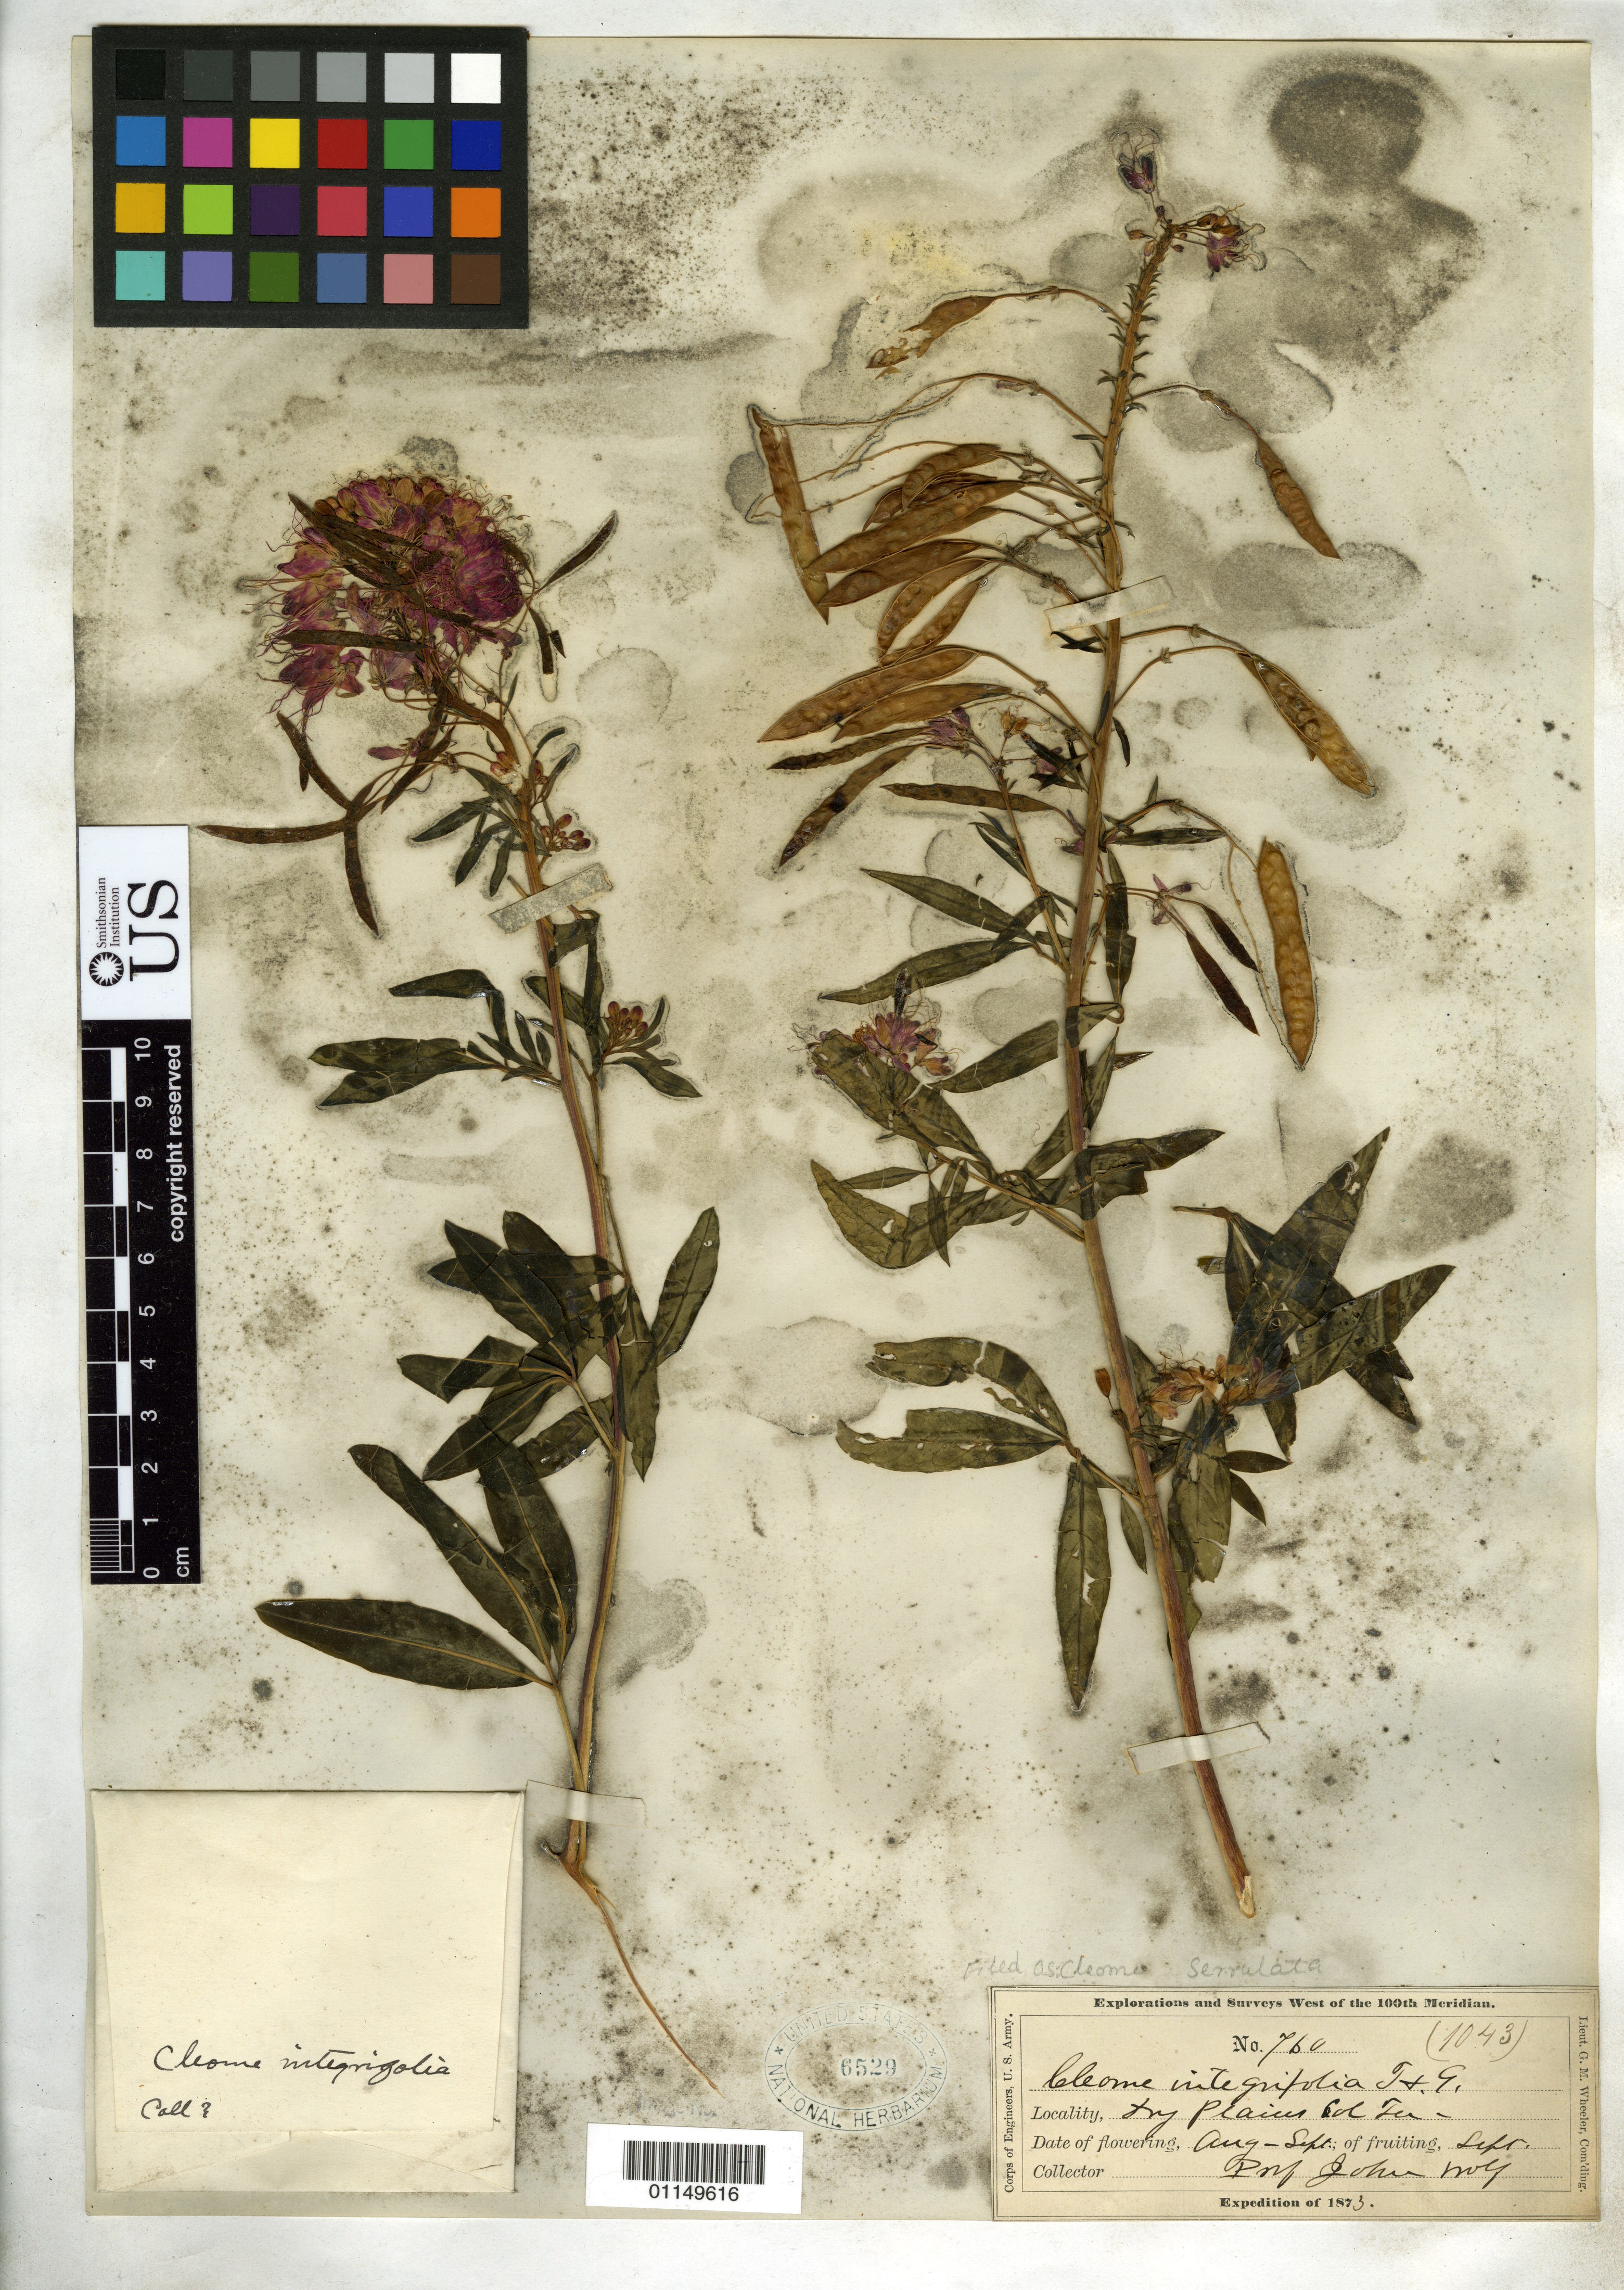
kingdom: Plantae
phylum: Tracheophyta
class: Magnoliopsida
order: Brassicales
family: Cleomaceae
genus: Cleomella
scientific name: Cleomella serrulata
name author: (Pursh) Roalson & J.C. Hall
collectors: J. Wolf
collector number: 760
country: United States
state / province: Colorado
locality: Dry plains, Col Terr.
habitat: Dry plains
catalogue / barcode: US 6529